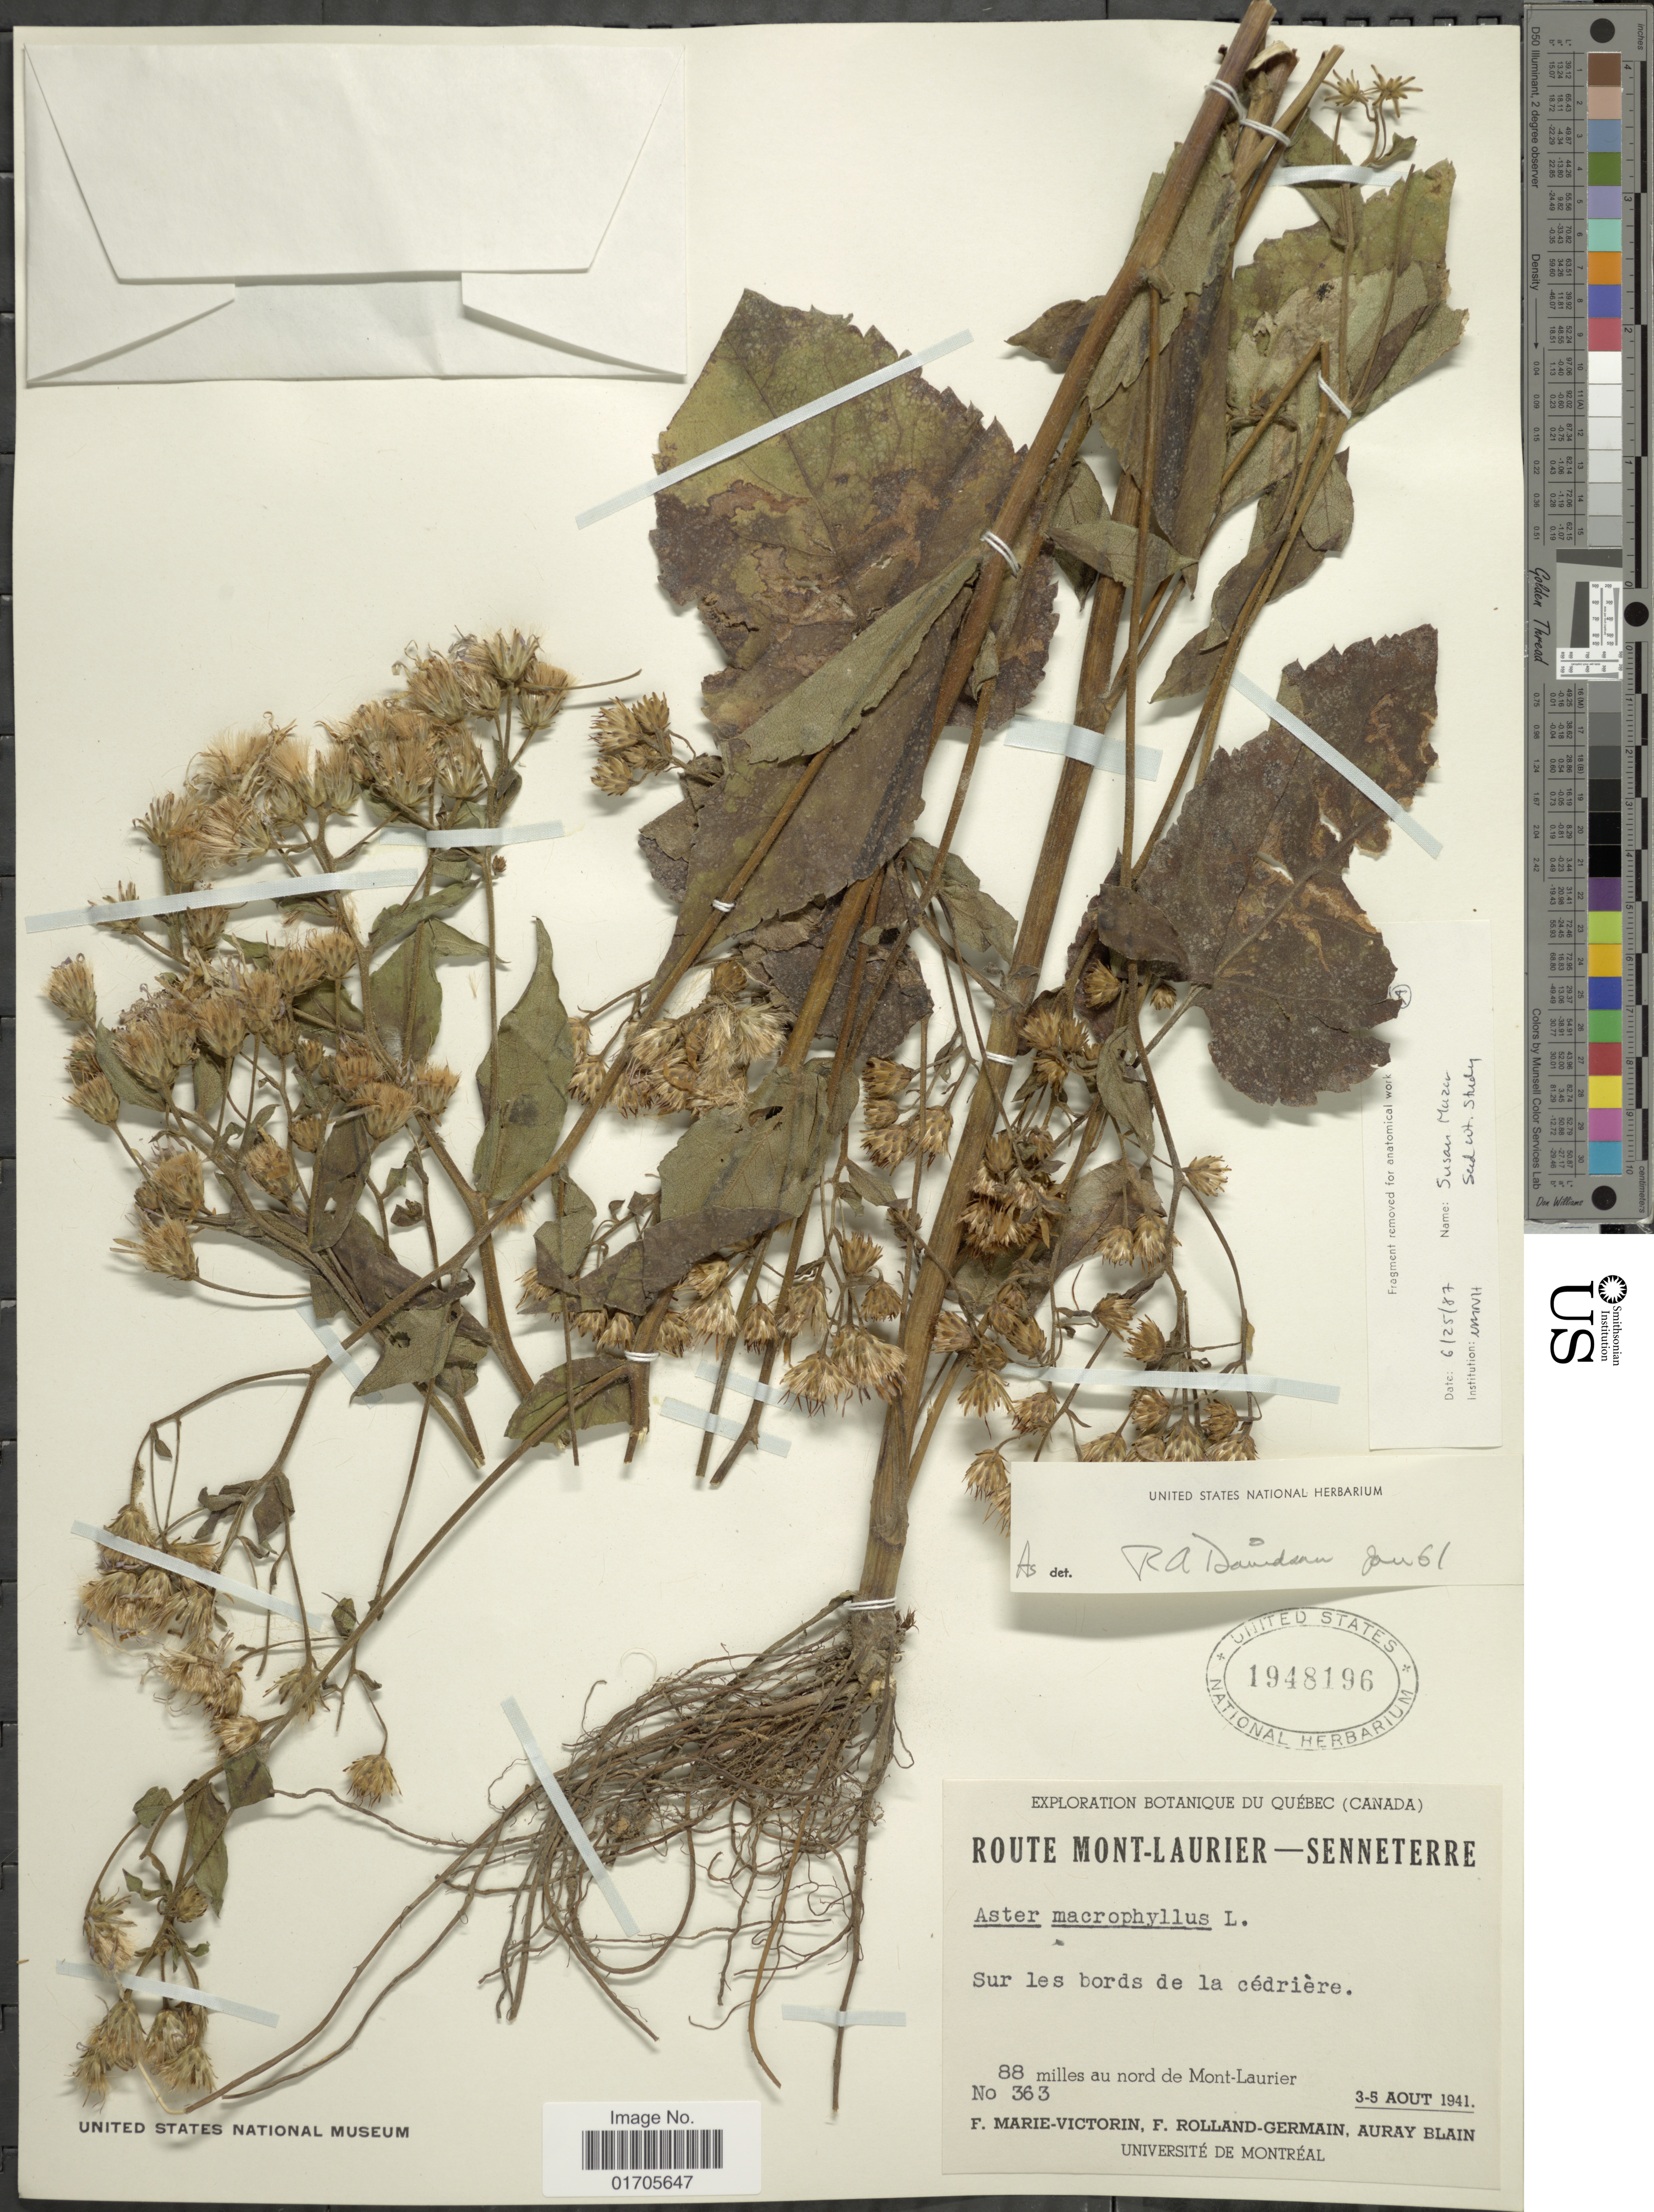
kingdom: Plantae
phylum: Tracheophyta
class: Magnoliopsida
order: Asterales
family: Asteraceae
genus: Eurybia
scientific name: Eurybia macrophylla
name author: (L.) Cass.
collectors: F. Marie-Victorin, Rolland-Germain & A. Blain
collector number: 363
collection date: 1941-08-03/1941-08-05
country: Canada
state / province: Quebec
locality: Québec (Canada). Route Mont-Laurier - Senneterre. Sur les bords de la cédrière. 88 milles au nord de Mont-Laurier.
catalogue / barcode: US 1948196